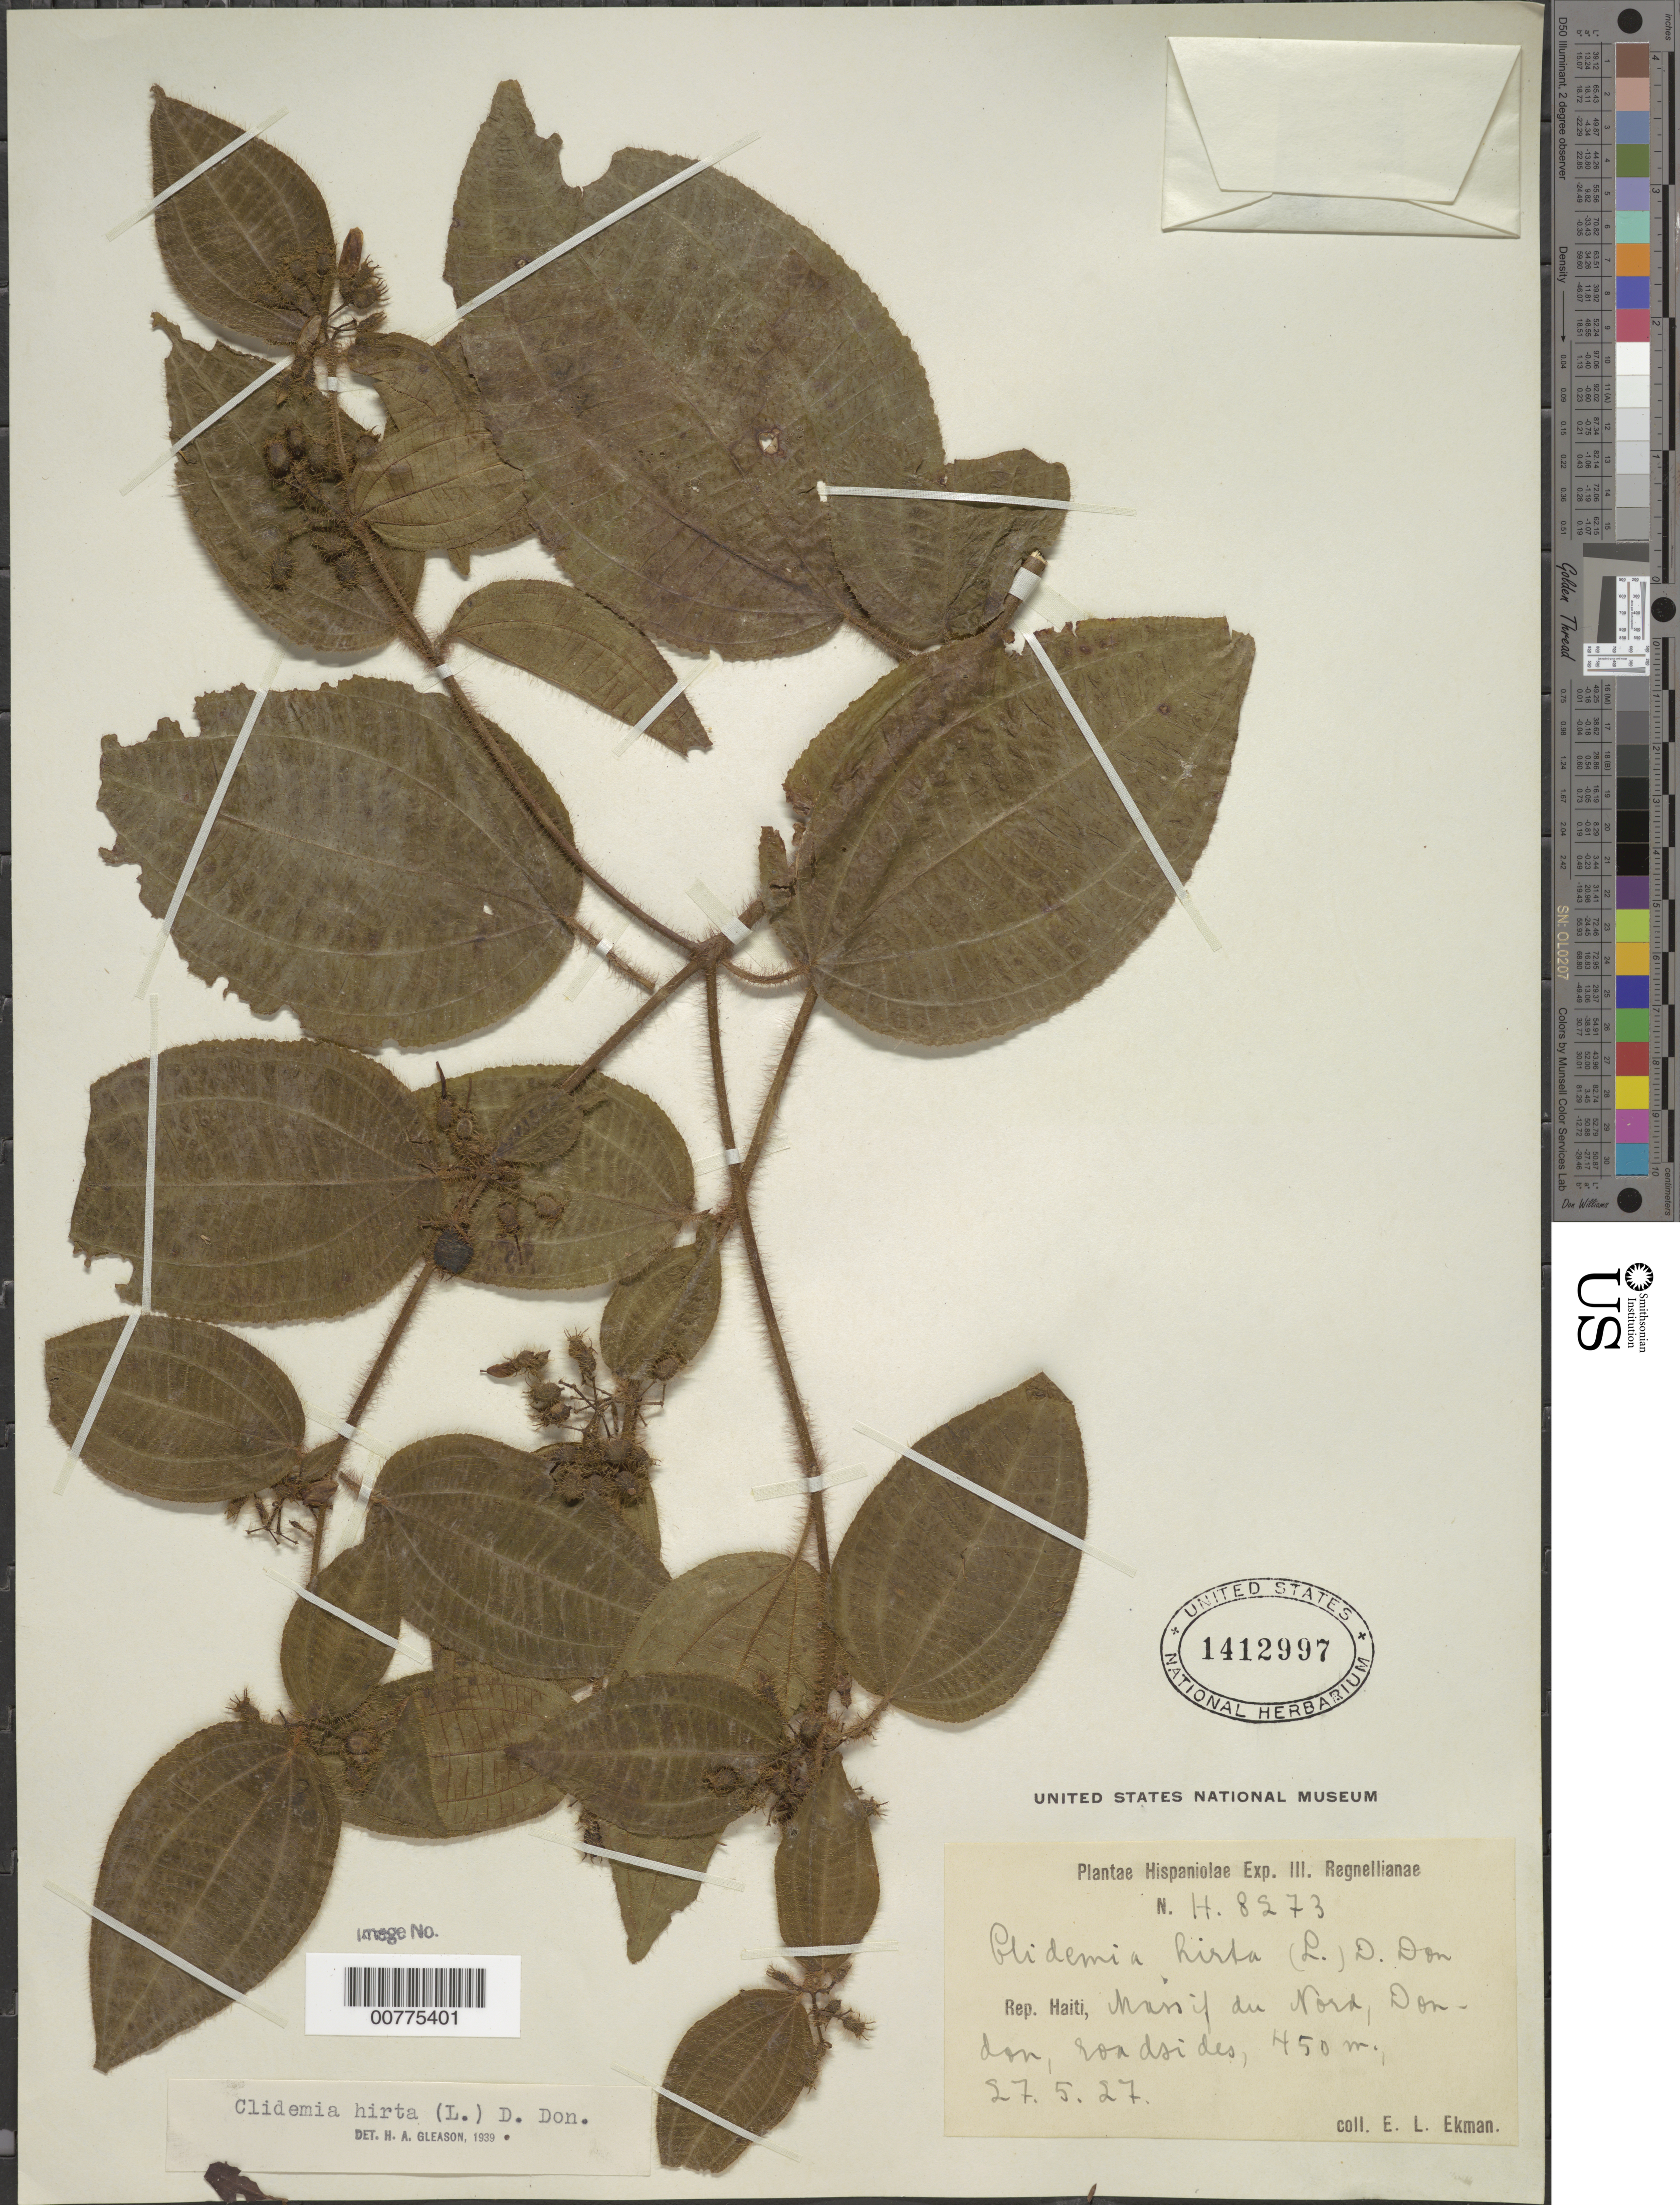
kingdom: Plantae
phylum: Tracheophyta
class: Magnoliopsida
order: Myrtales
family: Melastomataceae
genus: Clidemia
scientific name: Clidemia hirta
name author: (L.) D. Don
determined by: Gleason, H. A.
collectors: E. L. Ekman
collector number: H 8273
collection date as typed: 25 May 1927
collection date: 1927-05-25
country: Haiti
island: Hispaniola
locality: Massif du Nord, Dondon.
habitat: Roadsides.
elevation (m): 450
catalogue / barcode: US 1412997